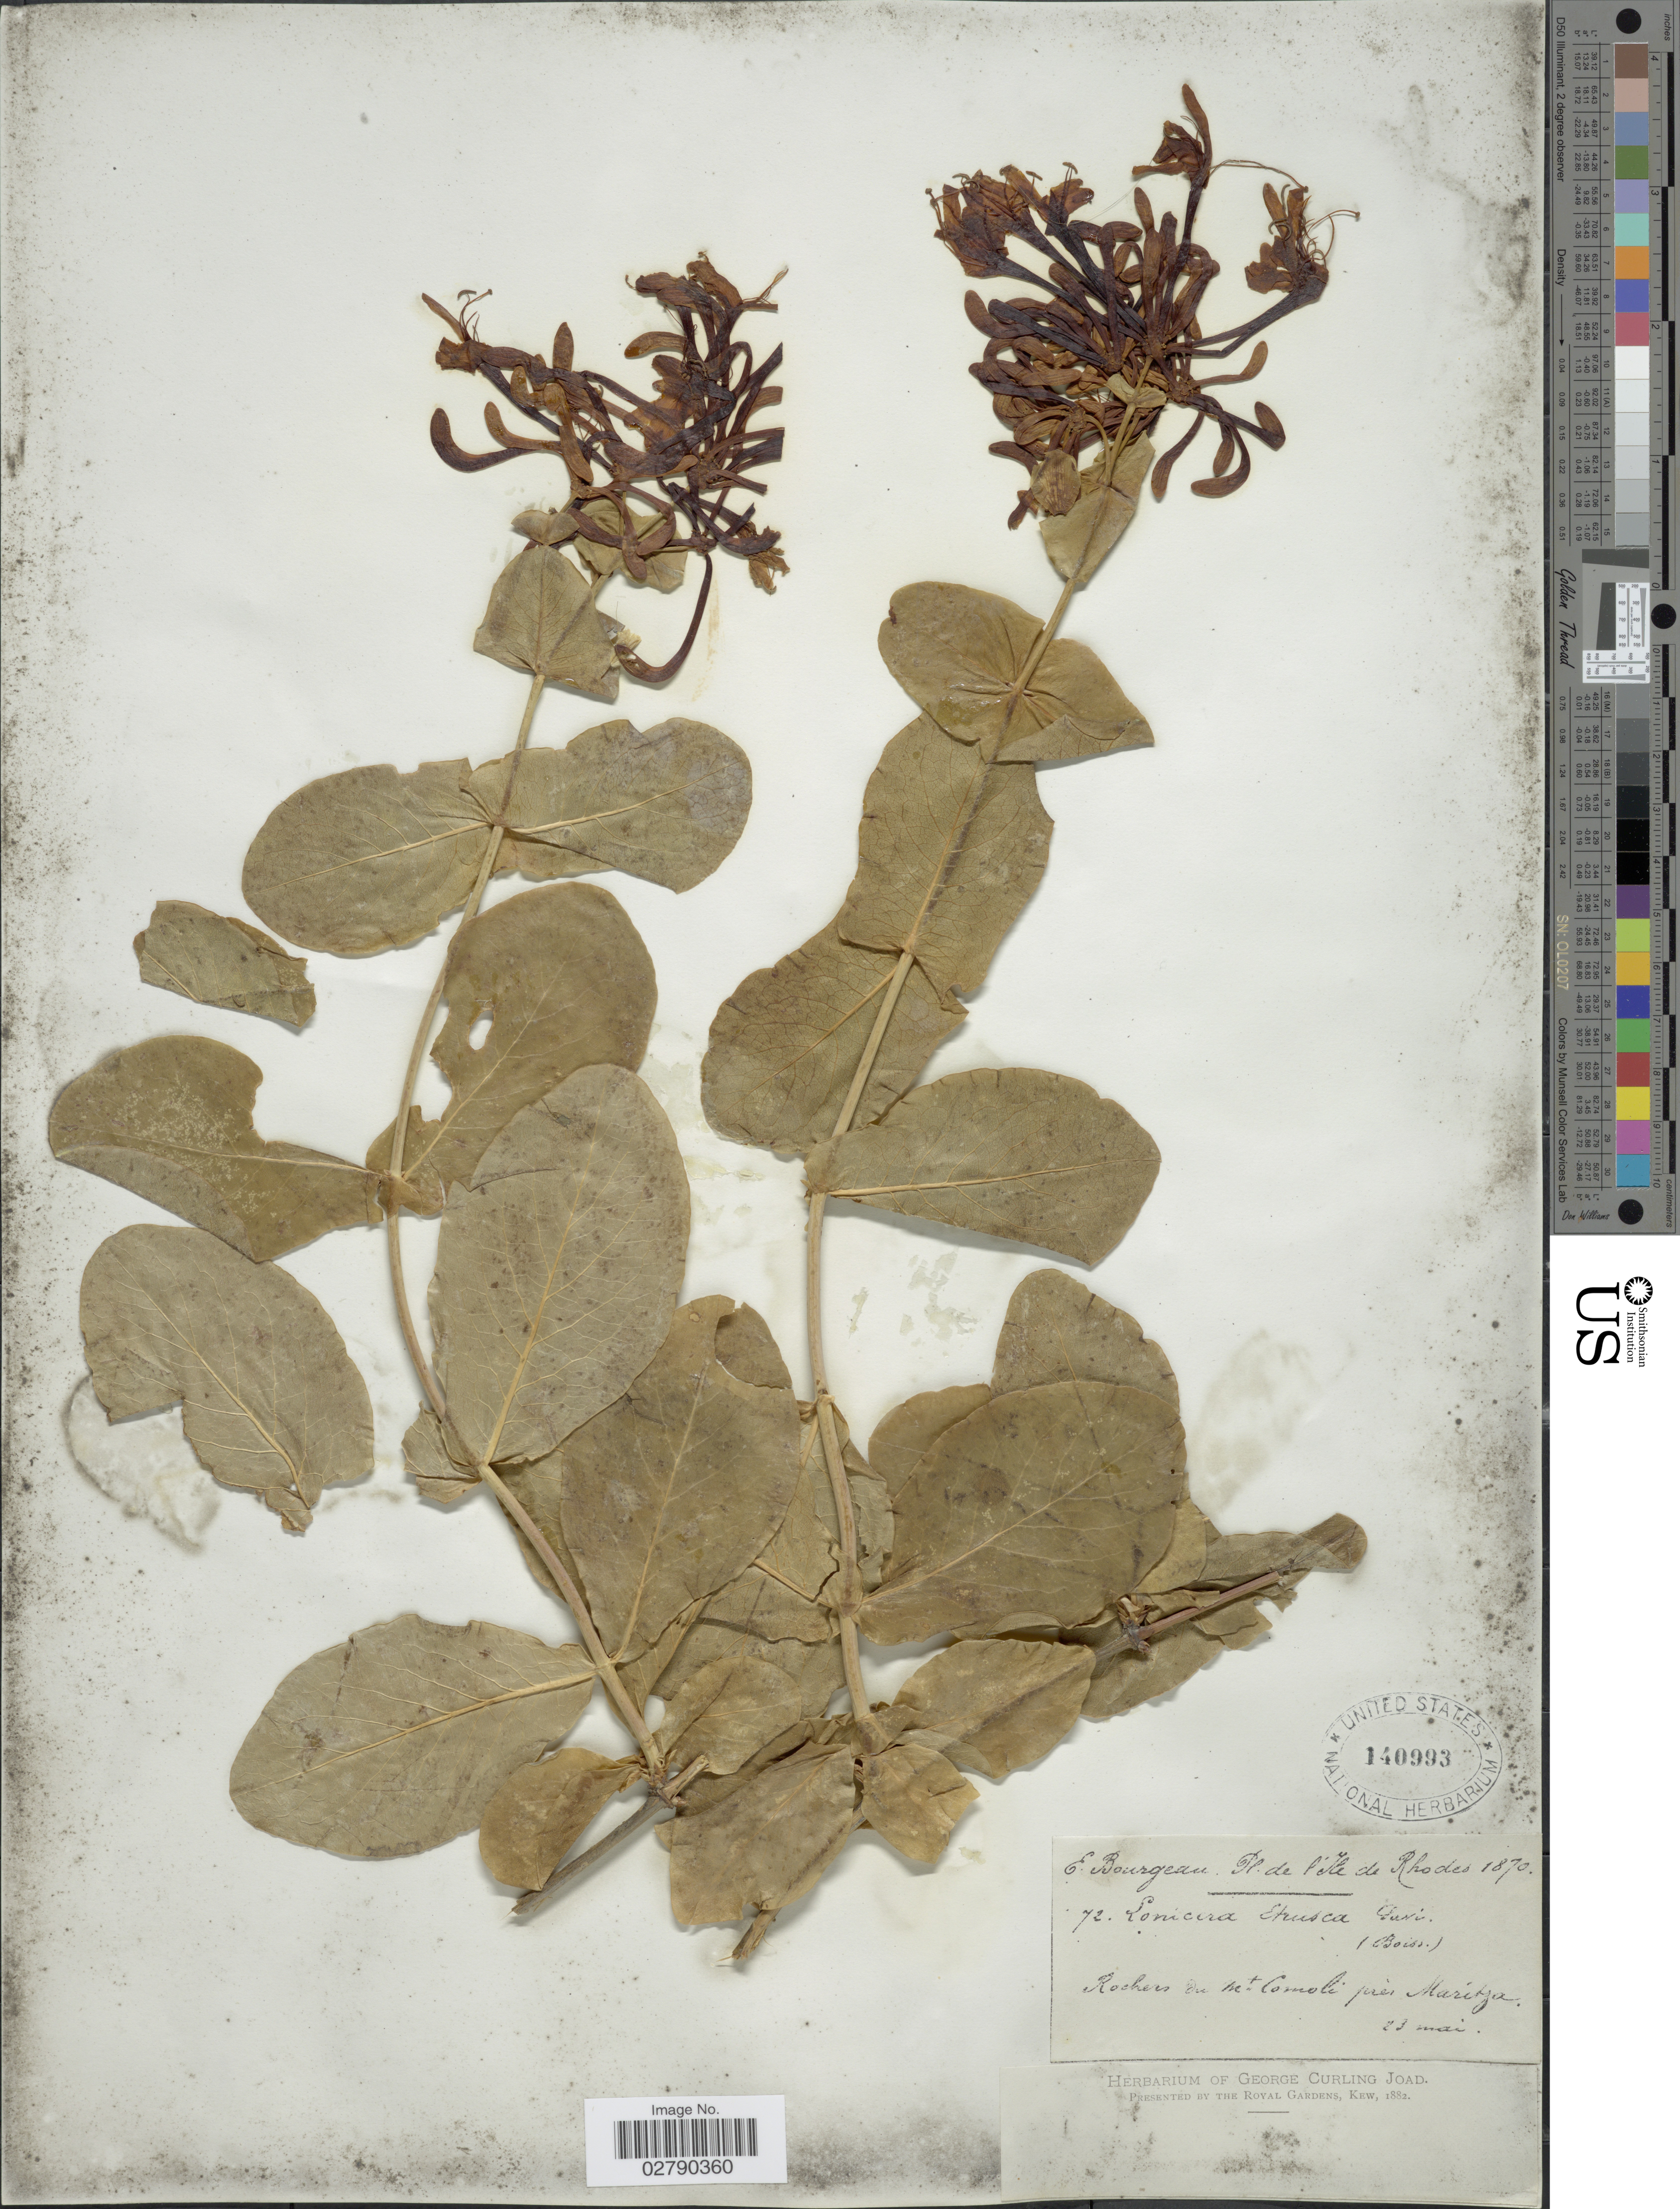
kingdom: Plantae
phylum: Tracheophyta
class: Magnoliopsida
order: Dipsacales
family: Caprifoliaceae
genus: Lonicera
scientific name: Lonicera etrusca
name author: Santi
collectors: E. Bourgeau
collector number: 72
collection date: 1870-05-23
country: Greece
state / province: South Aegean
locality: Ile de Rhodes. Rochers du Mt. Comoli près Maritza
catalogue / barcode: US 140993